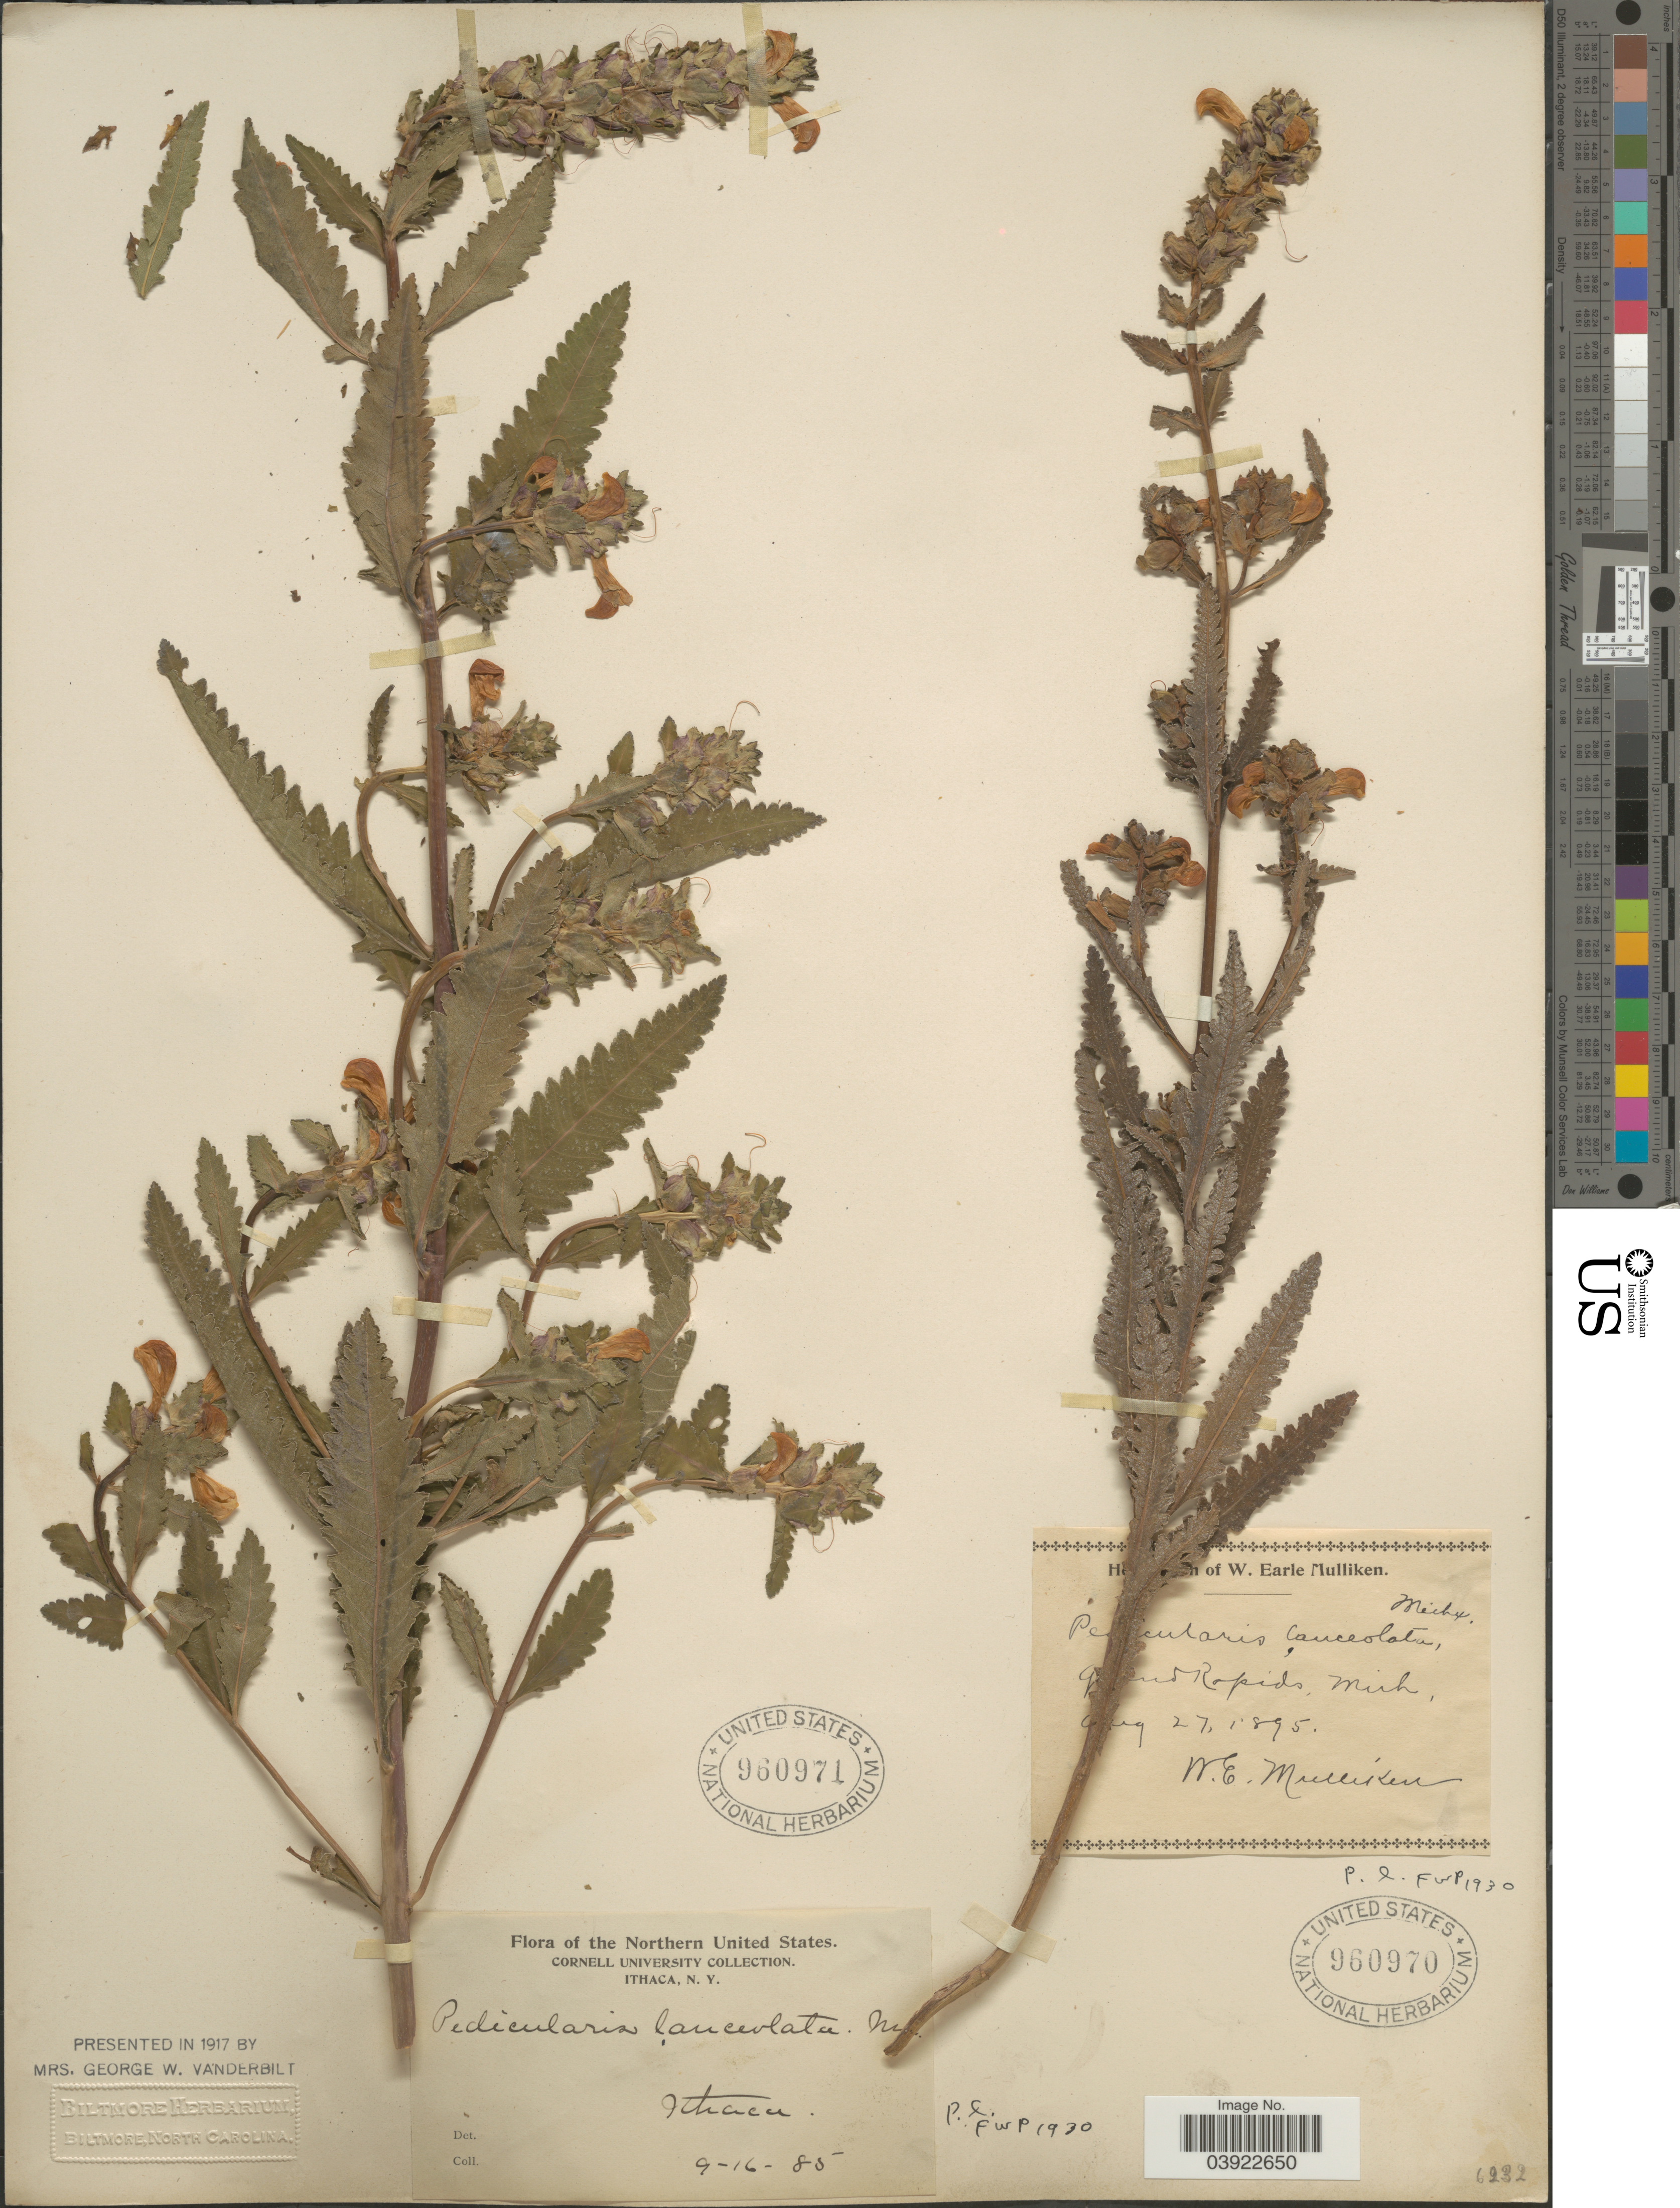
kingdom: Plantae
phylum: Tracheophyta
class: Magnoliopsida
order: Lamiales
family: Orobanchaceae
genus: Pedicularis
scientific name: Pedicularis lanceolata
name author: Michx.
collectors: Cornell University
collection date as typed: Transcribed d/m/y: 16/9/85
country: United States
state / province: New York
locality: Northern United States. Ithaca.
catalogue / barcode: US 960971